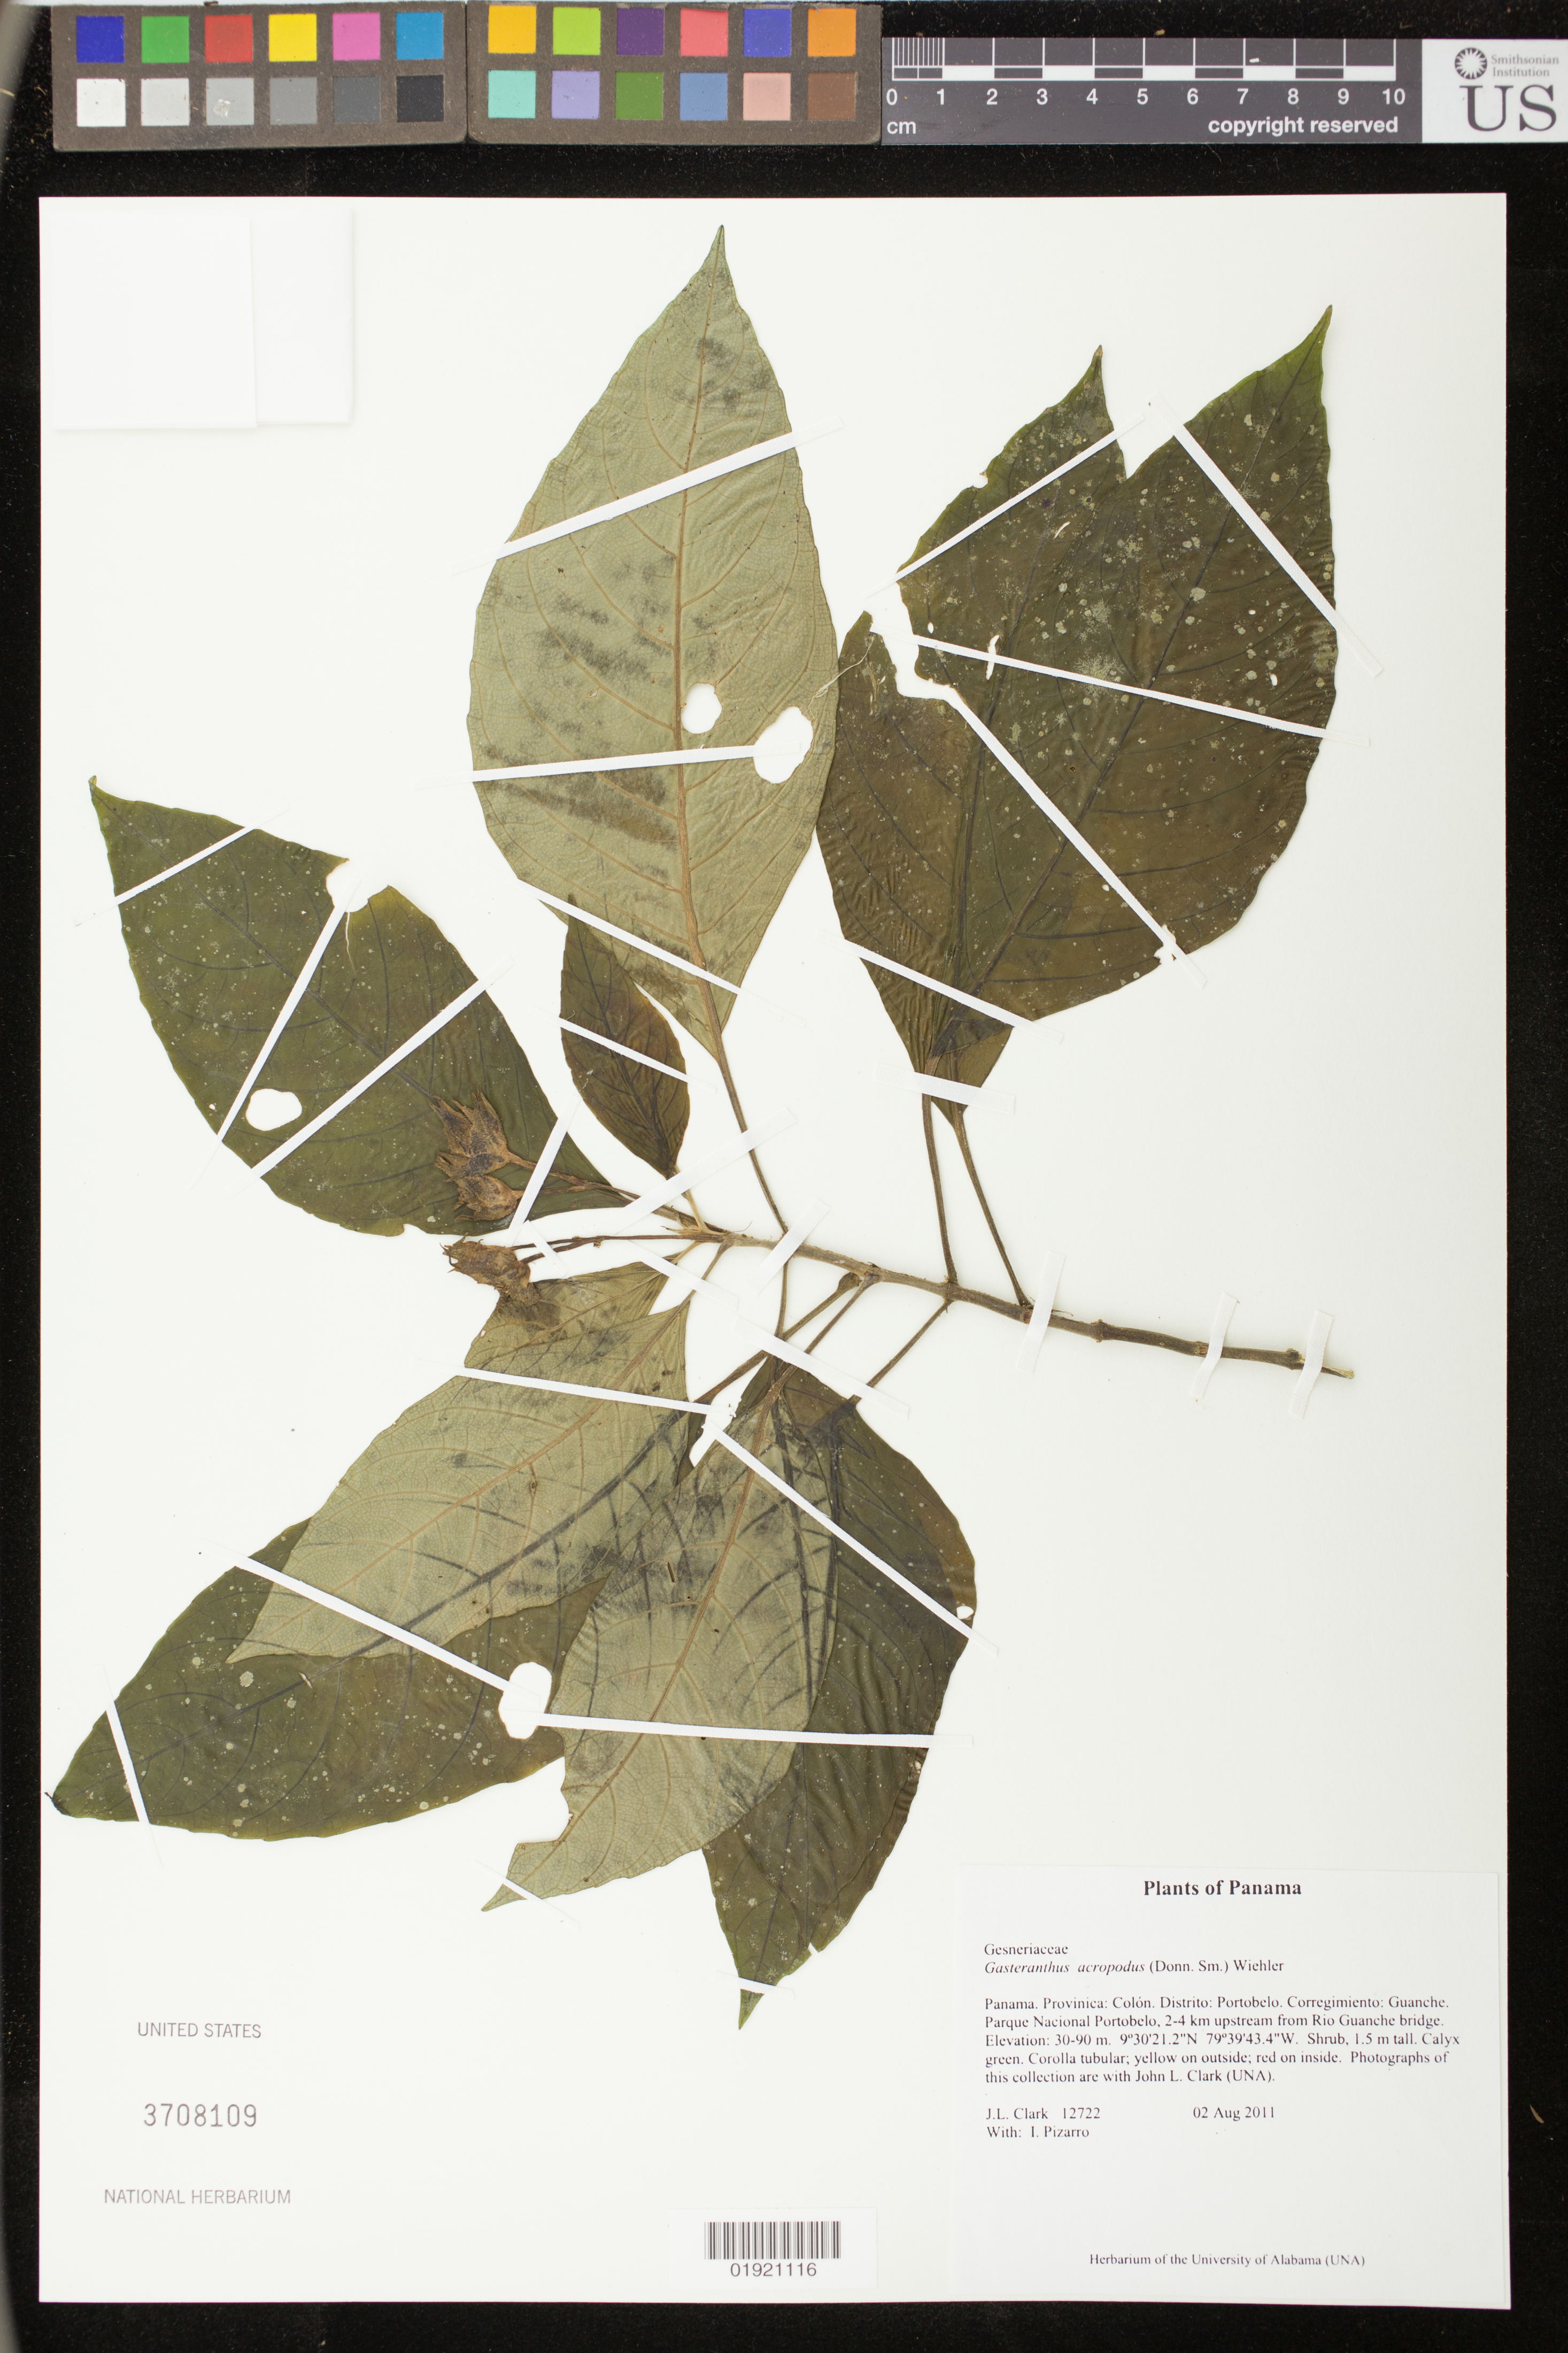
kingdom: Plantae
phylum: Tracheophyta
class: Magnoliopsida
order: Lamiales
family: Gesneriaceae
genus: Gasteranthus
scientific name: Gasteranthus acropodus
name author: (Donn. Sm.) Wiehler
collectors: J. L. Clark & I. Pizarro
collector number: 12722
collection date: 2011-08-02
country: Panama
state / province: Colón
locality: Distrito: Portobelo. Corregimiento: Guanche. Parque Nacional Portobelo, 2-4 km upstream from Rio Guanche bridge.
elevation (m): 30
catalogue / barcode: US 3708109